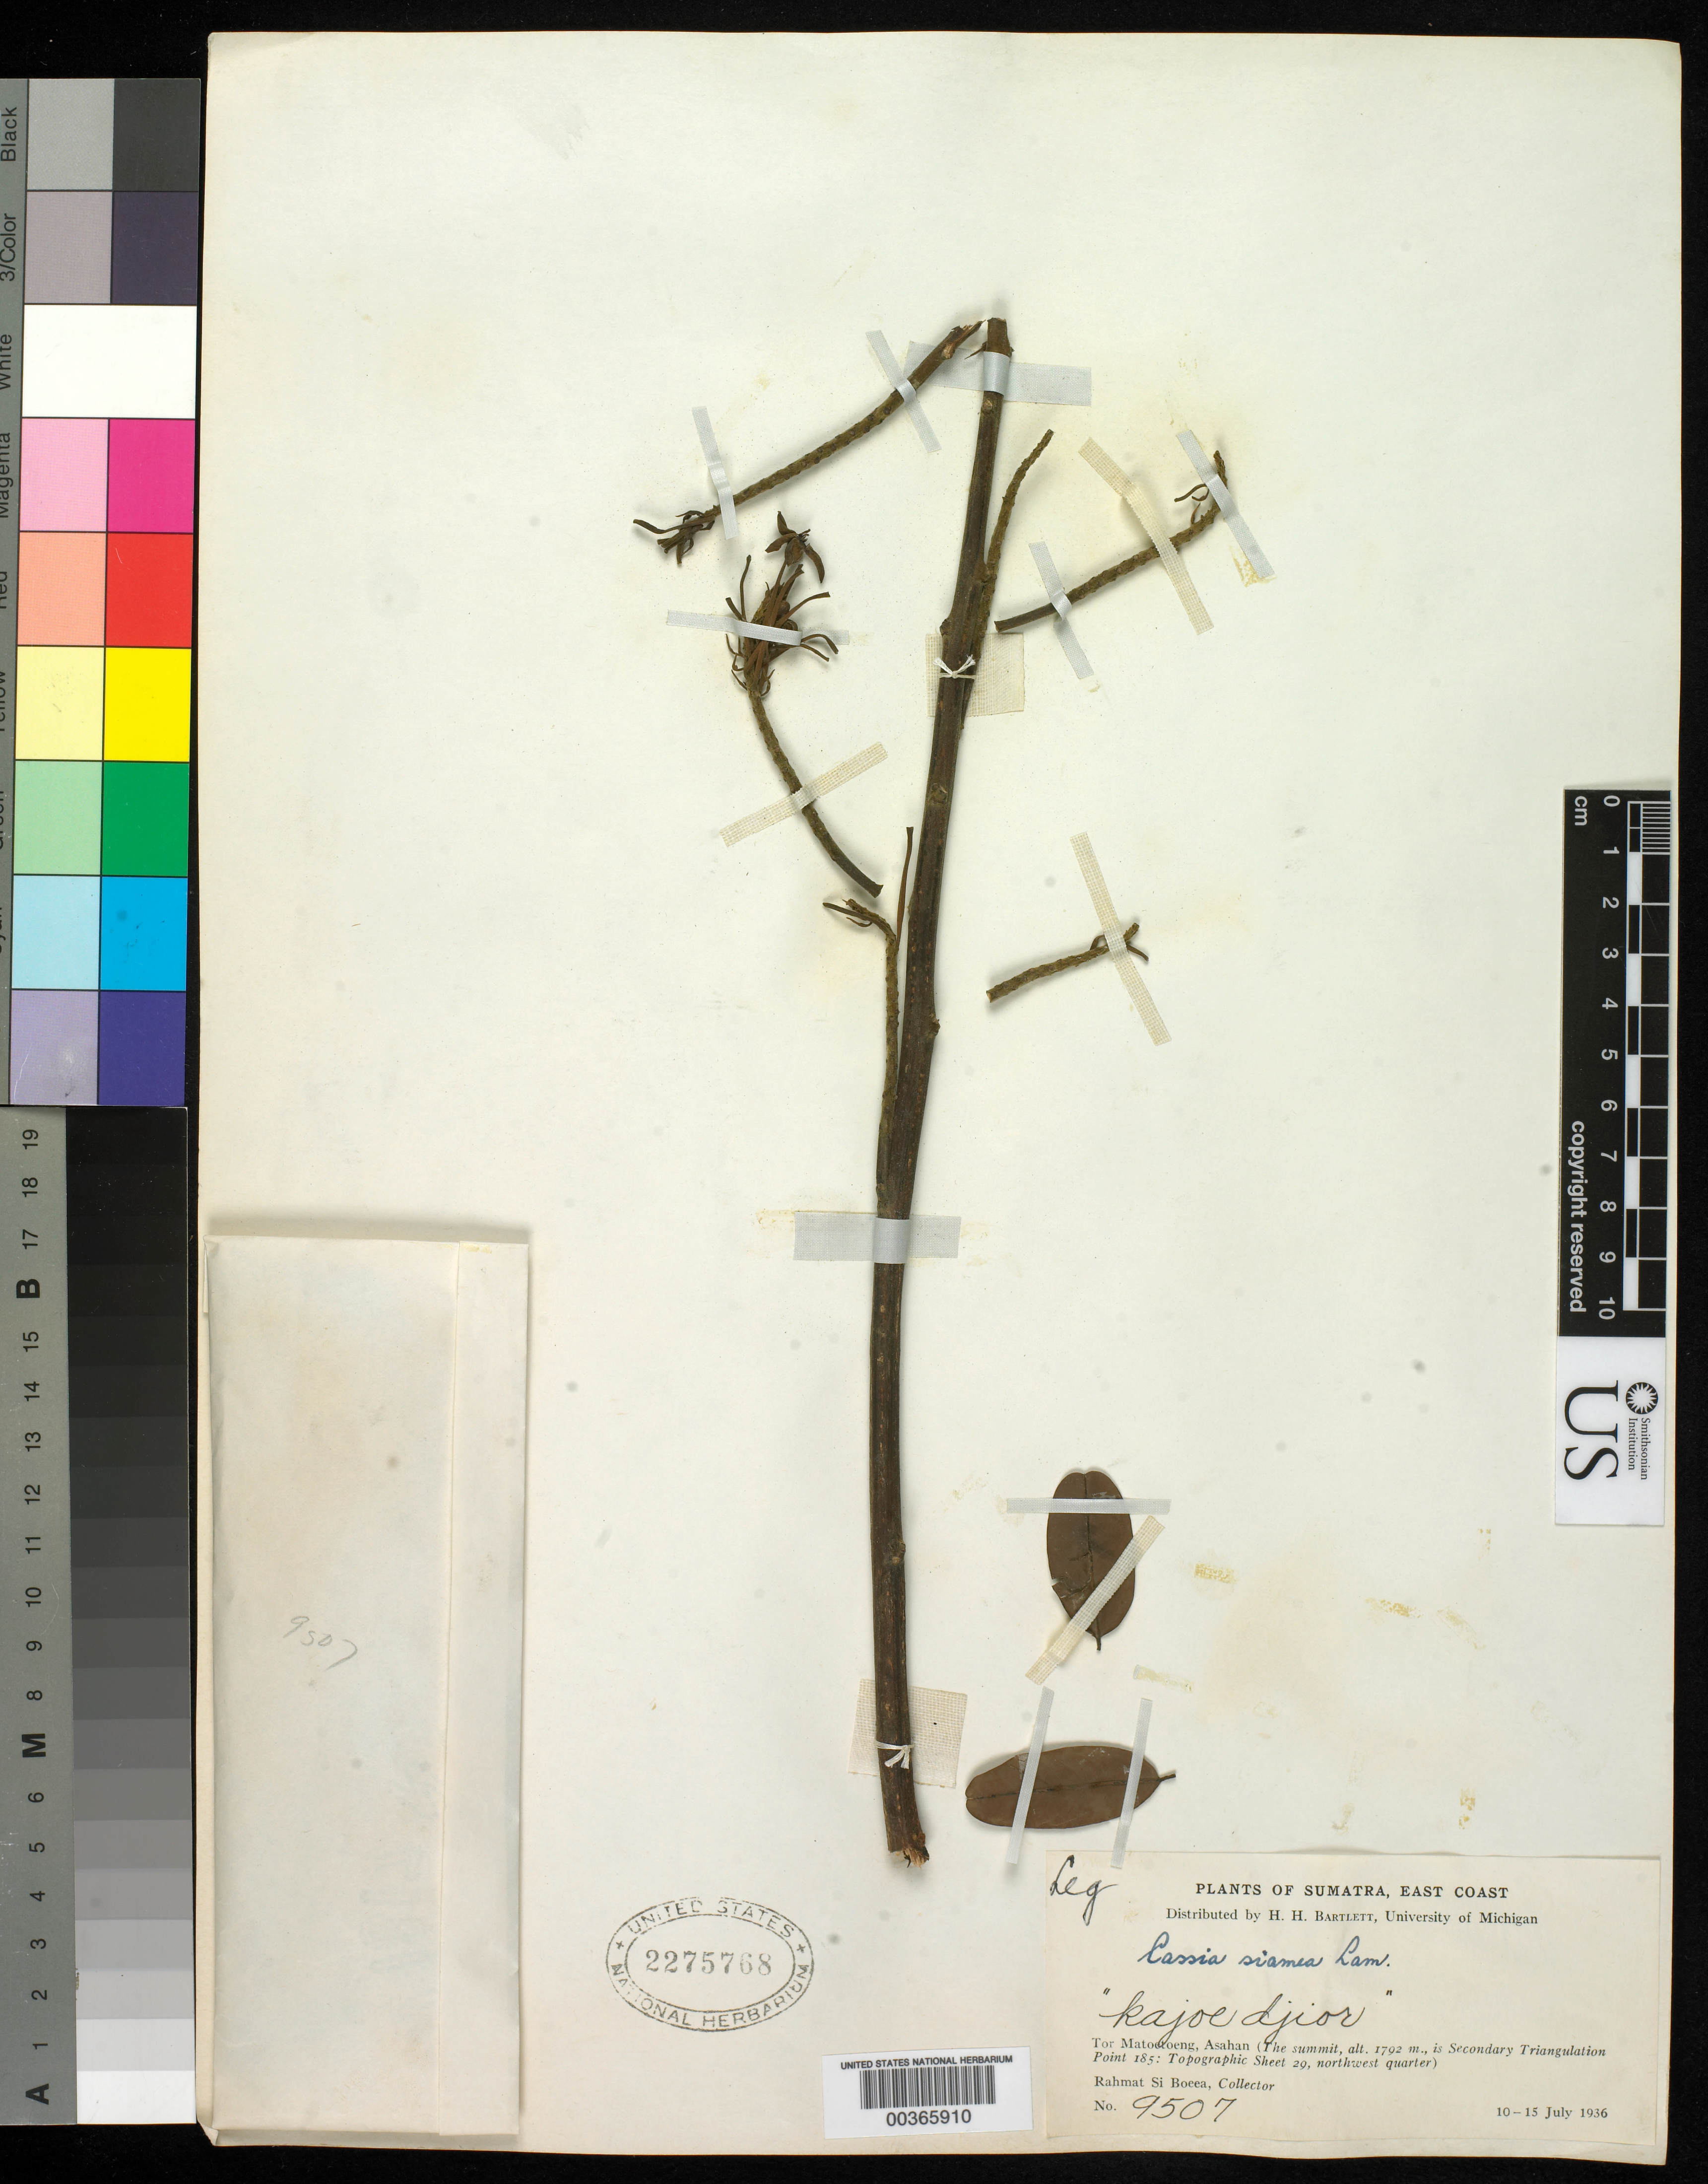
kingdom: Plantae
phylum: Tracheophyta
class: Magnoliopsida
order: Fabales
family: Fabaceae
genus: Senna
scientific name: Senna siamea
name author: (Lam.) H.S. Irwin & Barneby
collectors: Rahmat Si Boeea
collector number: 9507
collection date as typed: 10 Jul 1936 to 15 Jul 1936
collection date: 1936-07-10/1936-07-15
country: Indonesia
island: Sumatra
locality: Tor matoetoeng, asahan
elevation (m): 1792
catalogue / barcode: US 2275768